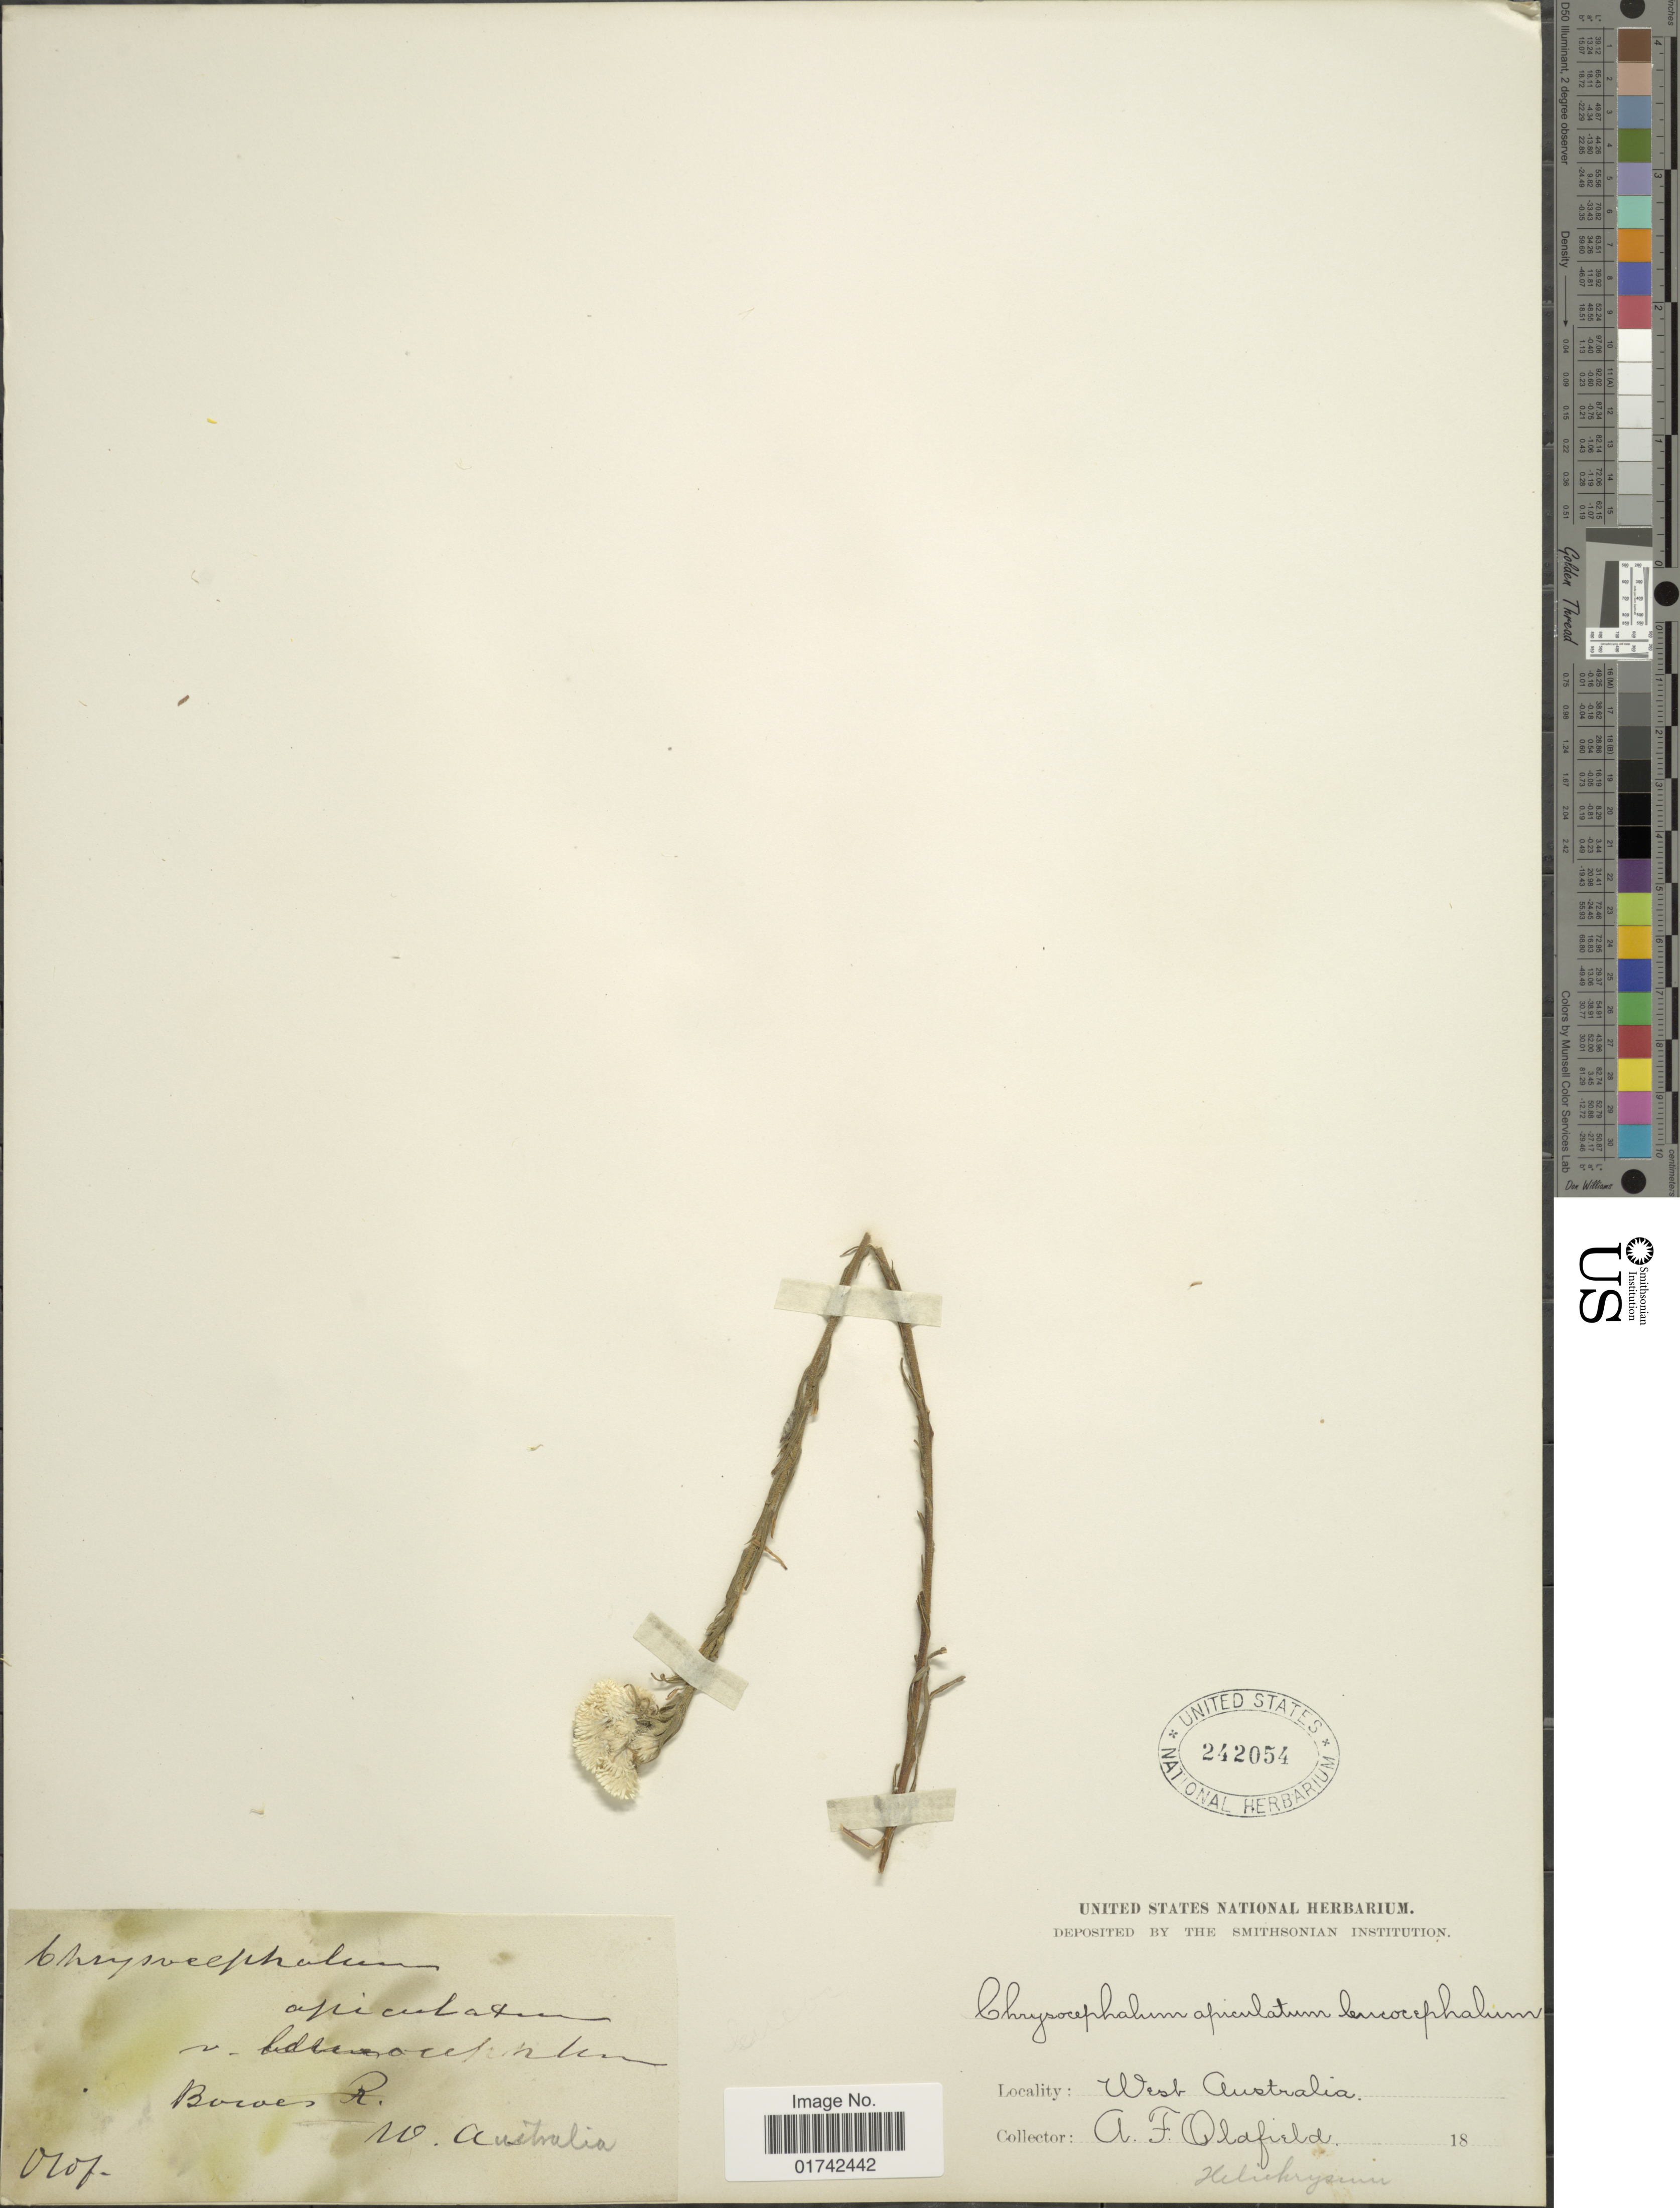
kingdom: Plantae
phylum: Tracheophyta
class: Magnoliopsida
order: Asterales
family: Asteraceae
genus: Helichrysum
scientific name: Helichrysum apiculatum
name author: (Labill.) D. Don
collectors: A. Oldfield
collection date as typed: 18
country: Australia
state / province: Western Australia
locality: Bowes R.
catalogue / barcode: US 242054